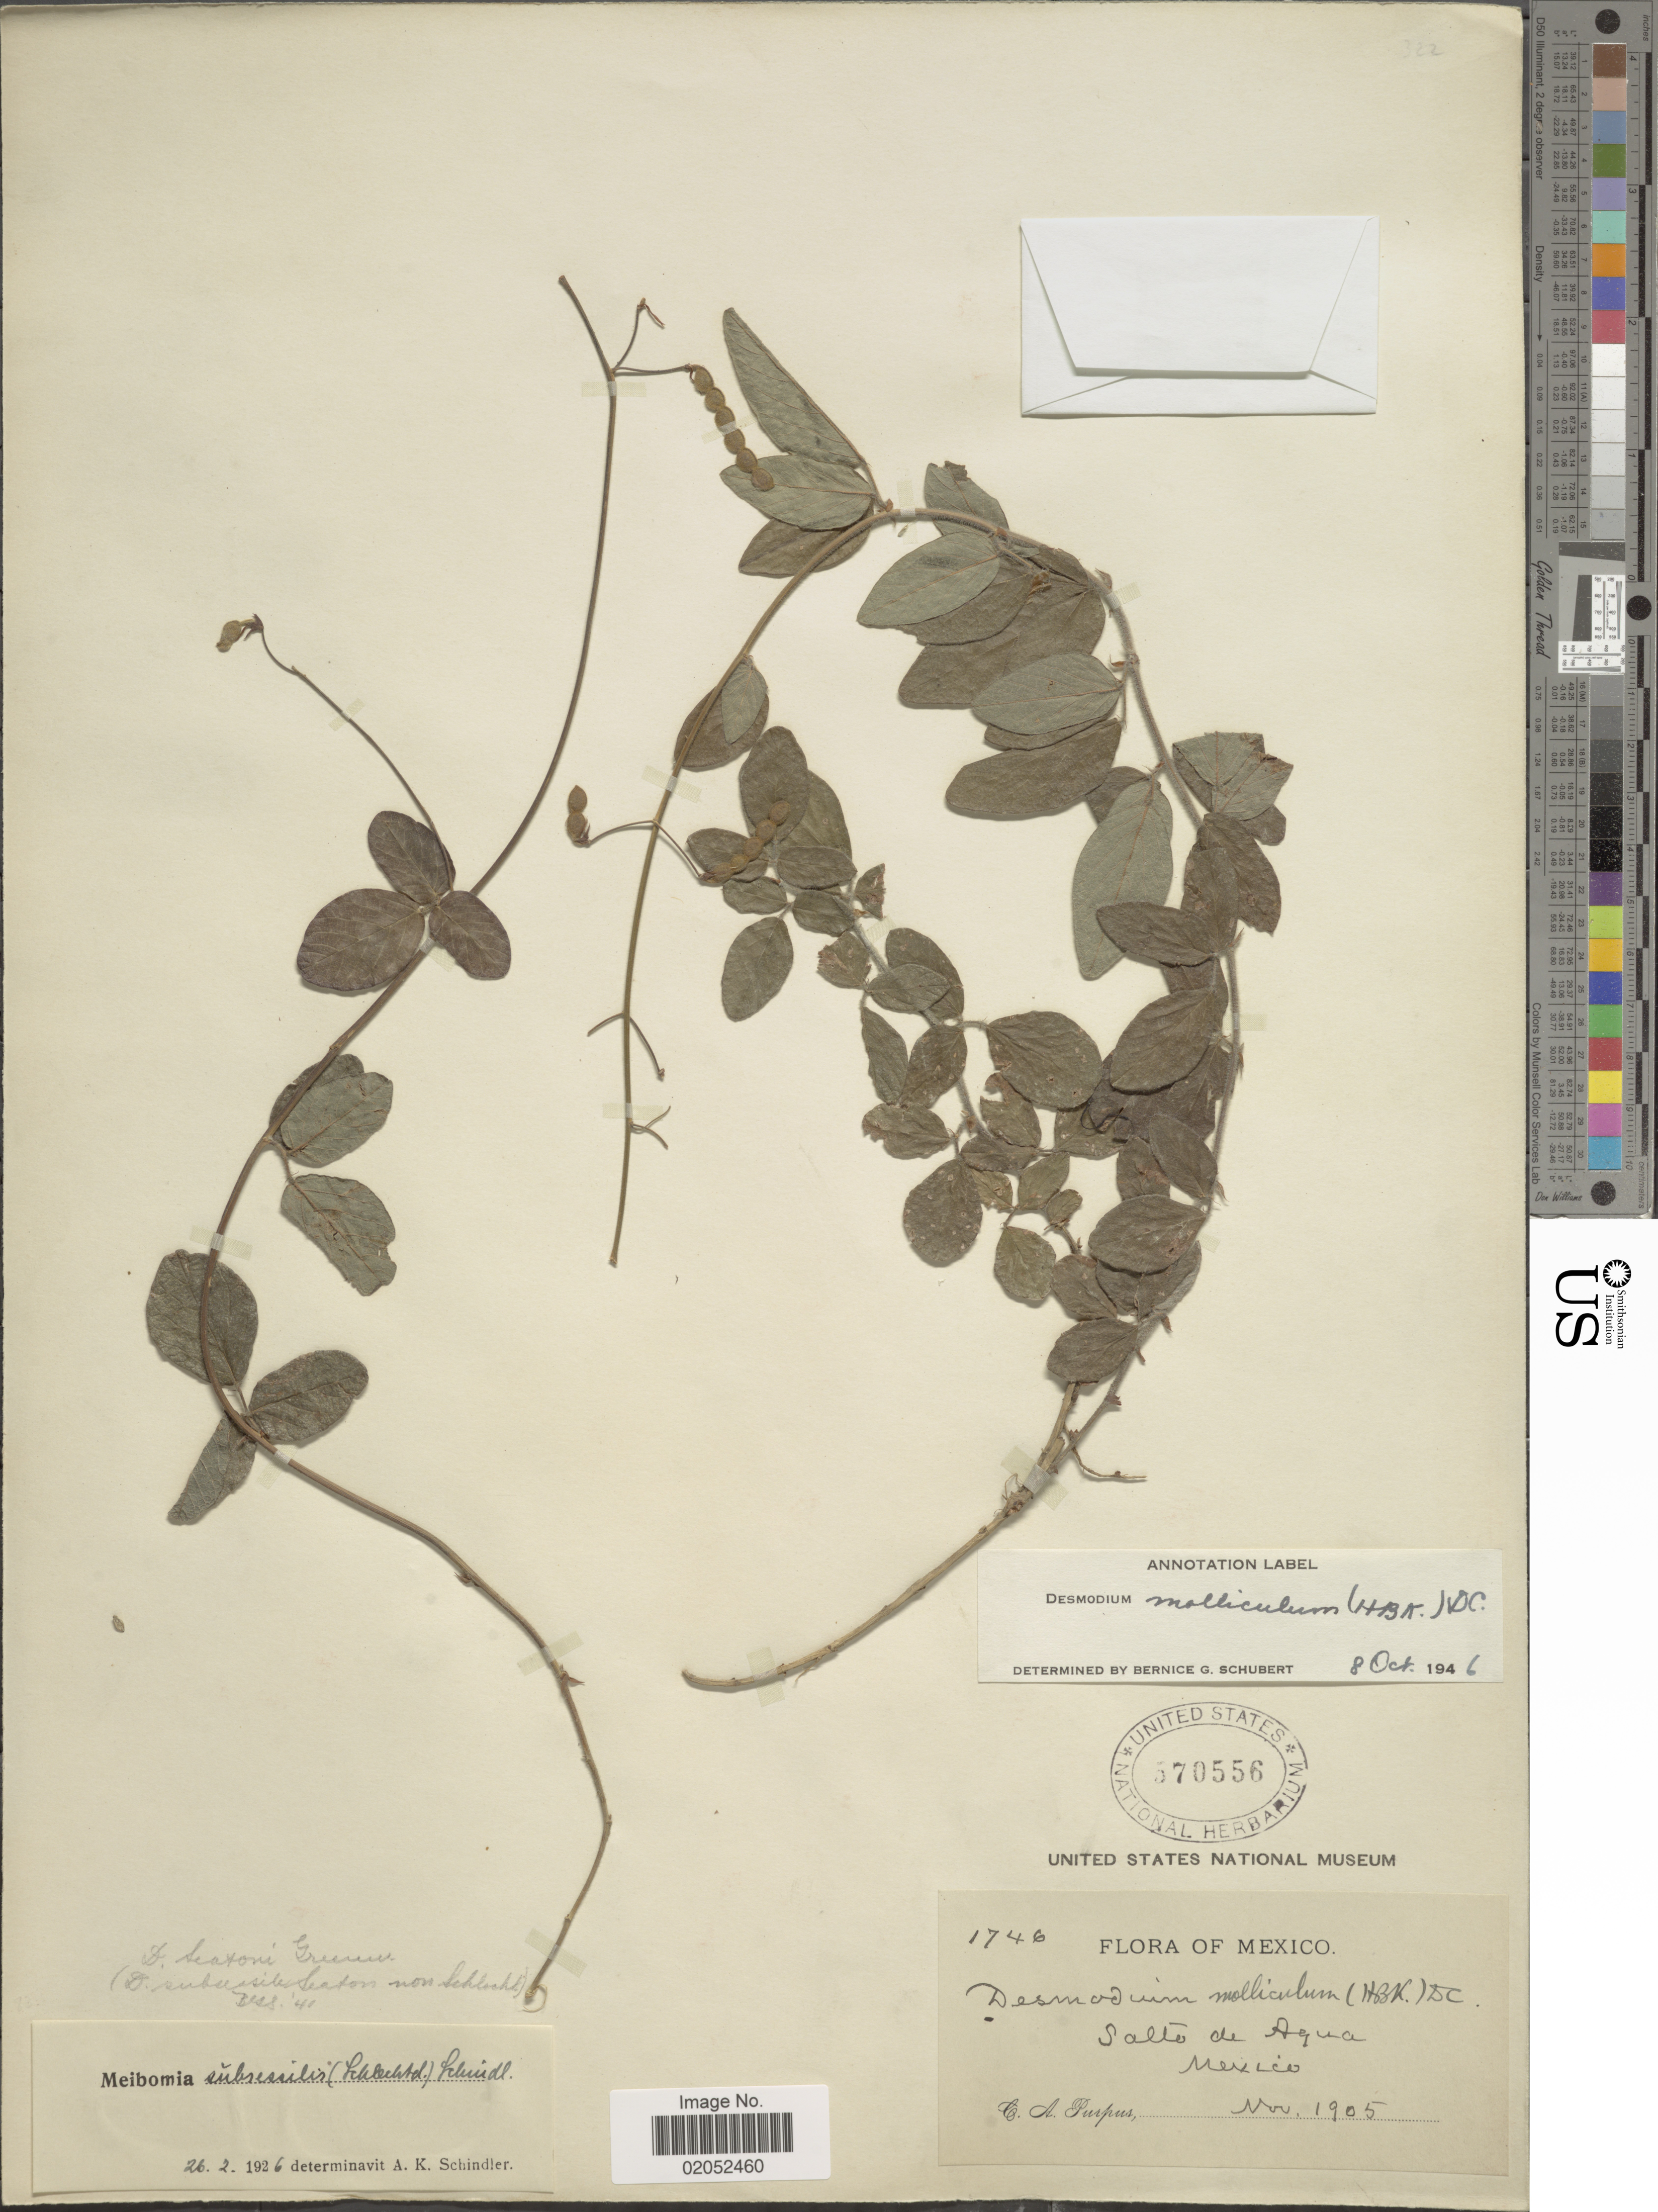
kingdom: Plantae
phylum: Tracheophyta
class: Magnoliopsida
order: Fabales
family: Fabaceae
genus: Desmodium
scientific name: Desmodium molliculum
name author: (Kunth) DC.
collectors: C. A. Purpus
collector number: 1746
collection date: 1905-11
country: Mexico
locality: Salto de Agua, Mexico.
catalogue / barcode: US 570556